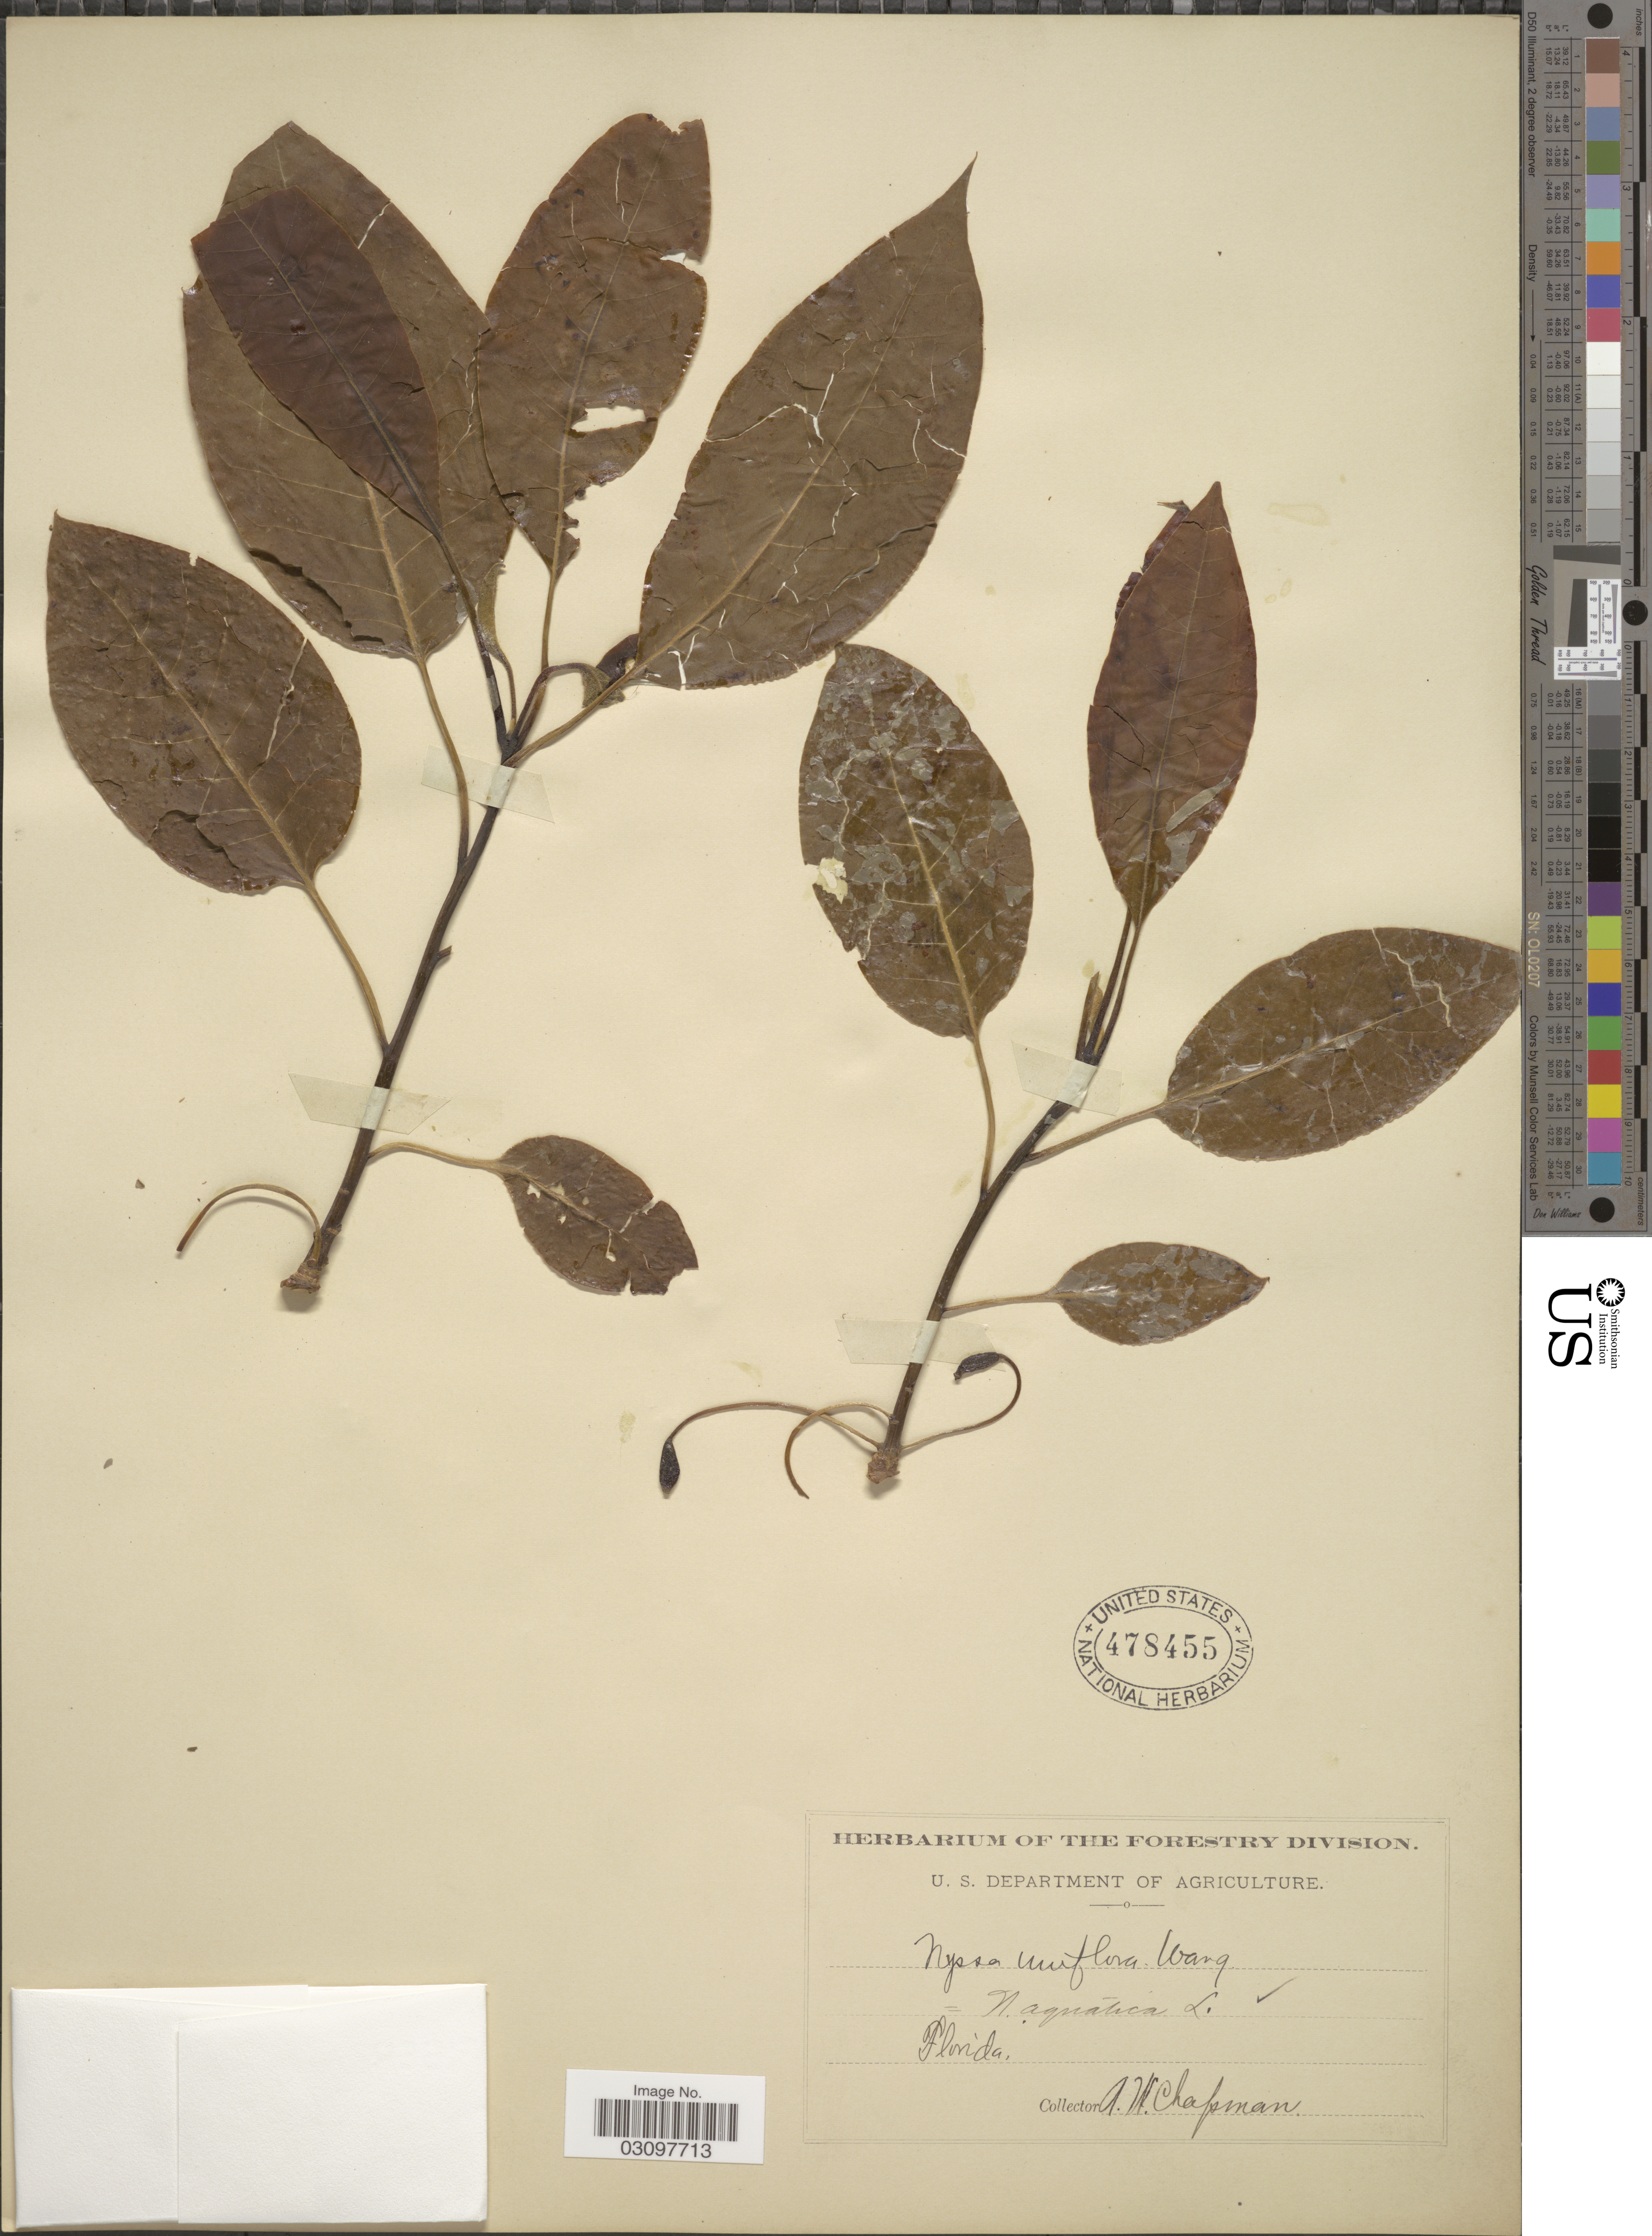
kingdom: Plantae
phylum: Tracheophyta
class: Magnoliopsida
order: Cornales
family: Nyssaceae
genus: Nyssa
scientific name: Nyssa aquatica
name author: L.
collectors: A. W. Chapman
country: United States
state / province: Florida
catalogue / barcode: US 478455